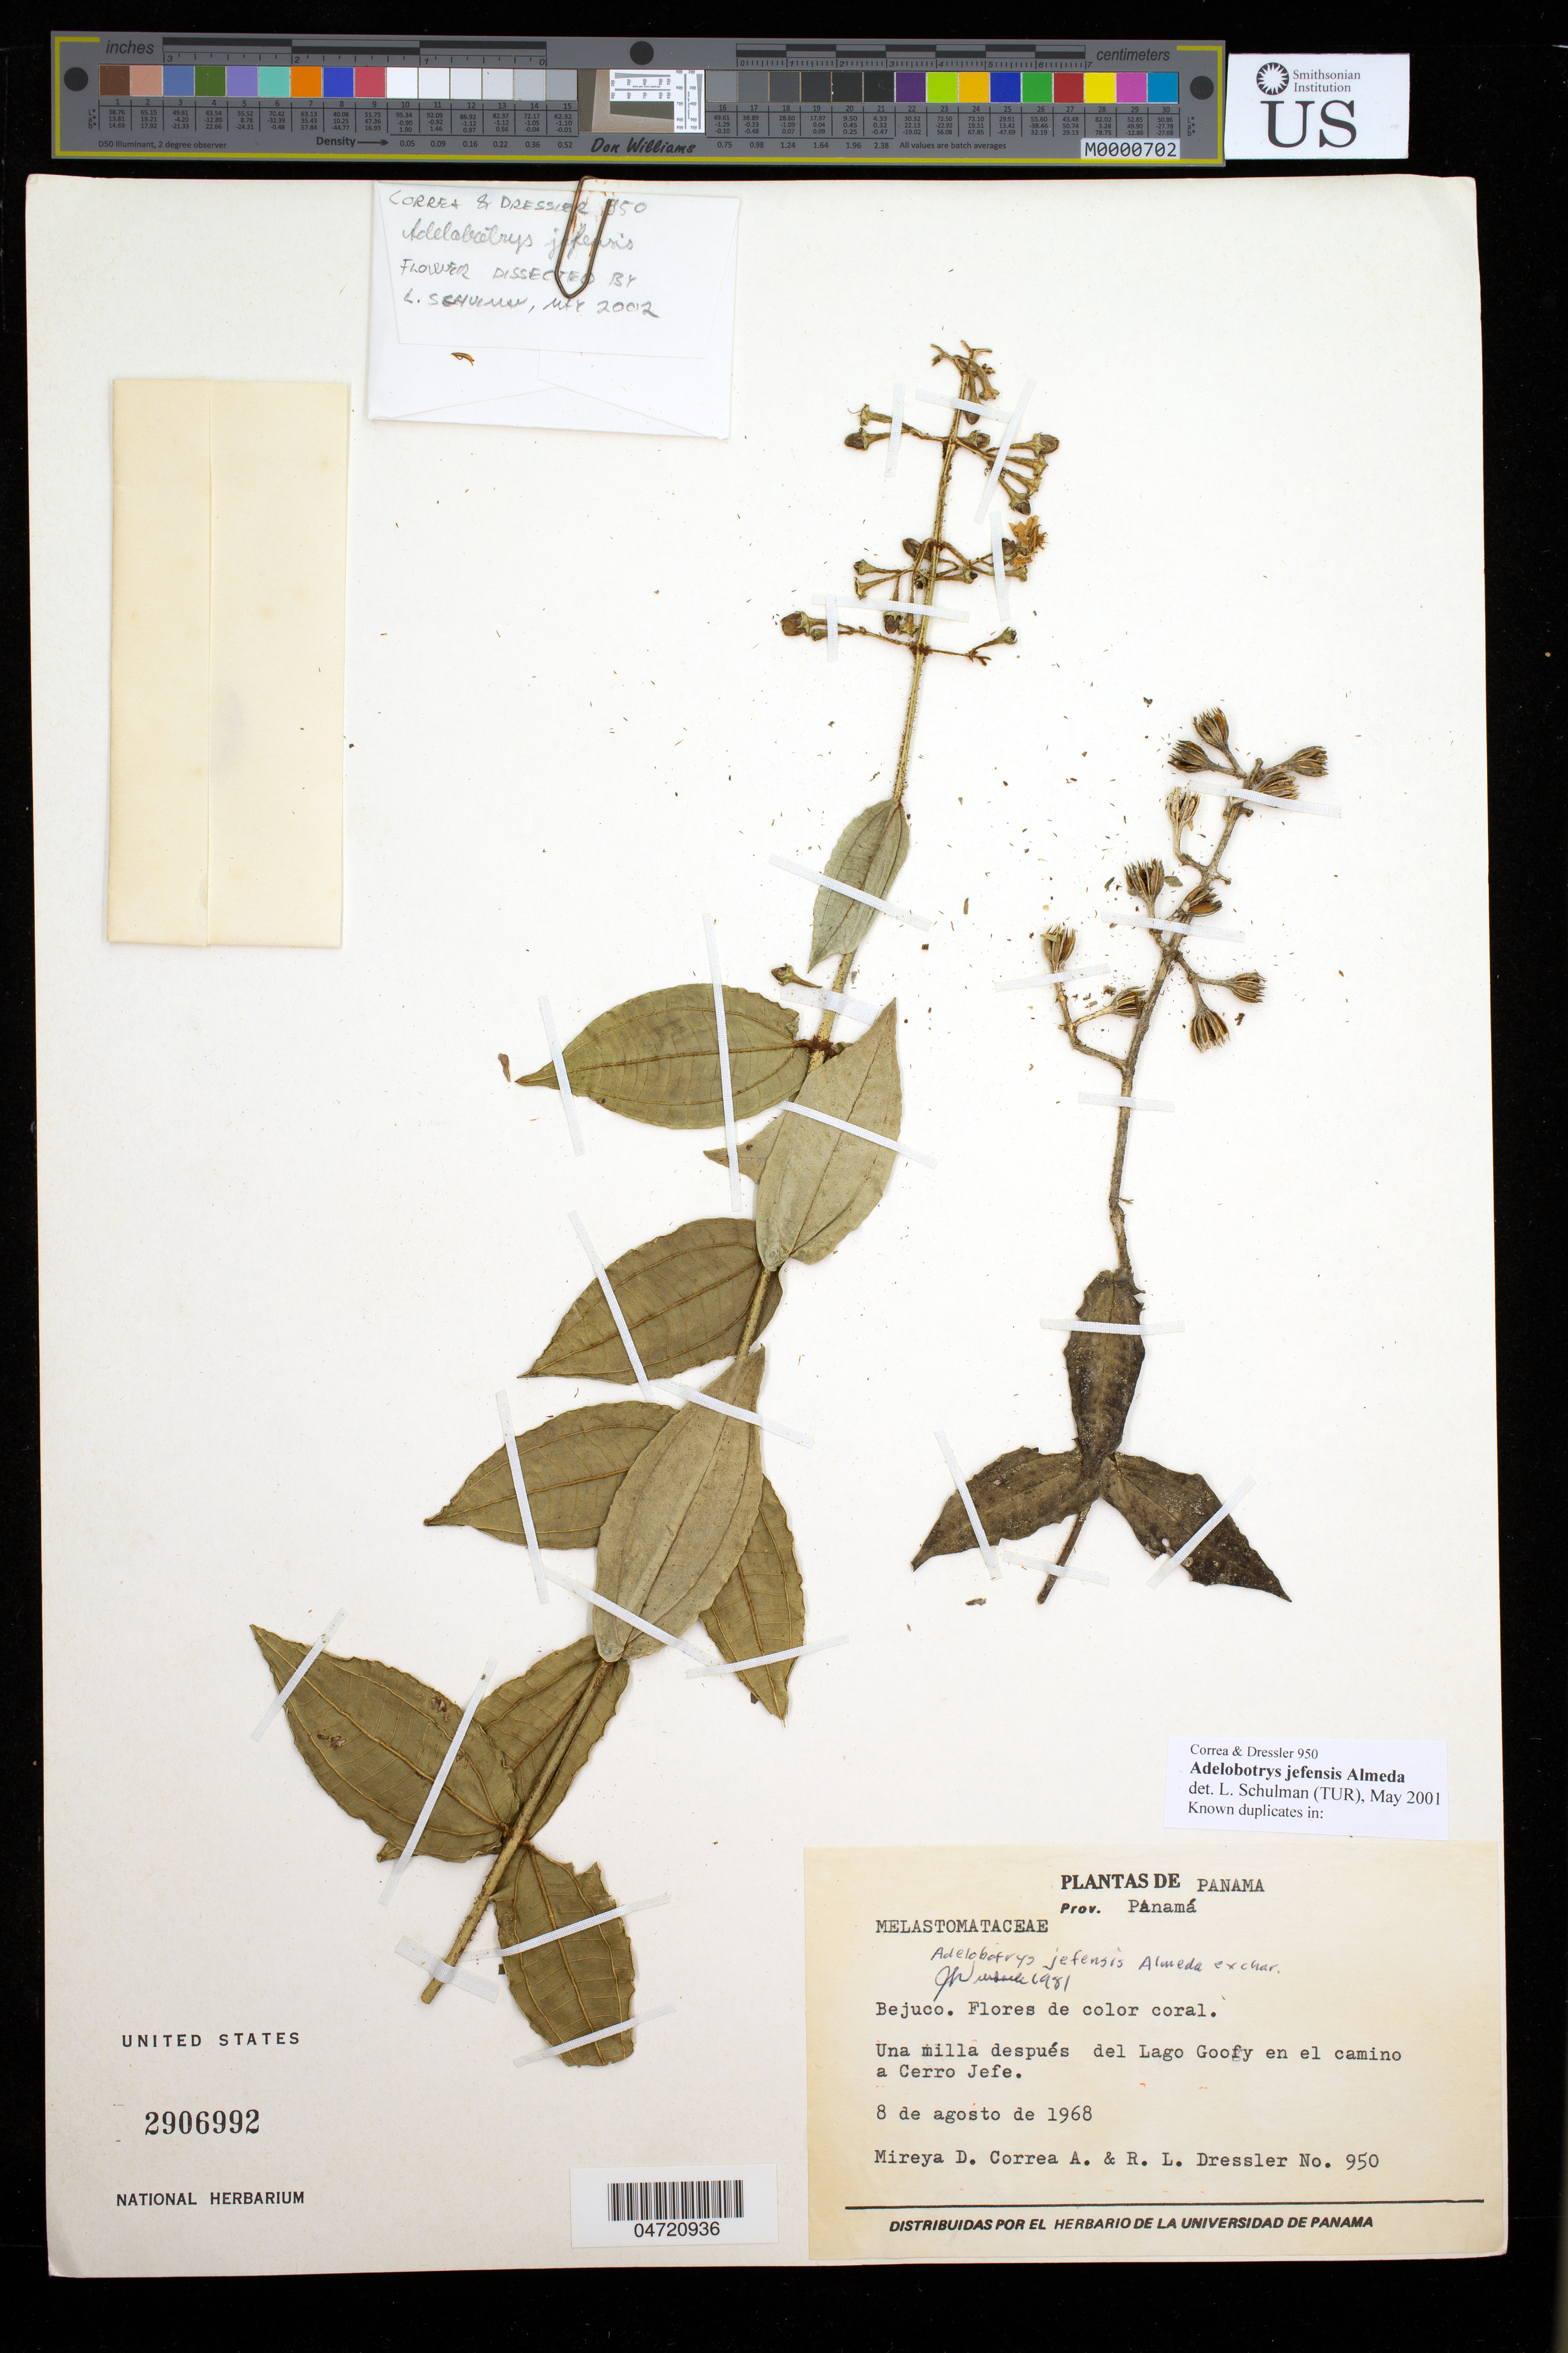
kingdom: Plantae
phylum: Tracheophyta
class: Magnoliopsida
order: Myrtales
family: Melastomataceae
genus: Adelobotrys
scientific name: Adelobotrys jefensis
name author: Almeda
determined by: Schulman, Leif, (TUR), University of Turku (FINLAND)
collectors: M. D. Corrêa-A. & R. Dressler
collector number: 950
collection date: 1968-08-08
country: Panama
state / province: Panamá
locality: Una milla después del Lago Goofy en el camino a Cerro Jefe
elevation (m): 900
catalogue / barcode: US 2906992